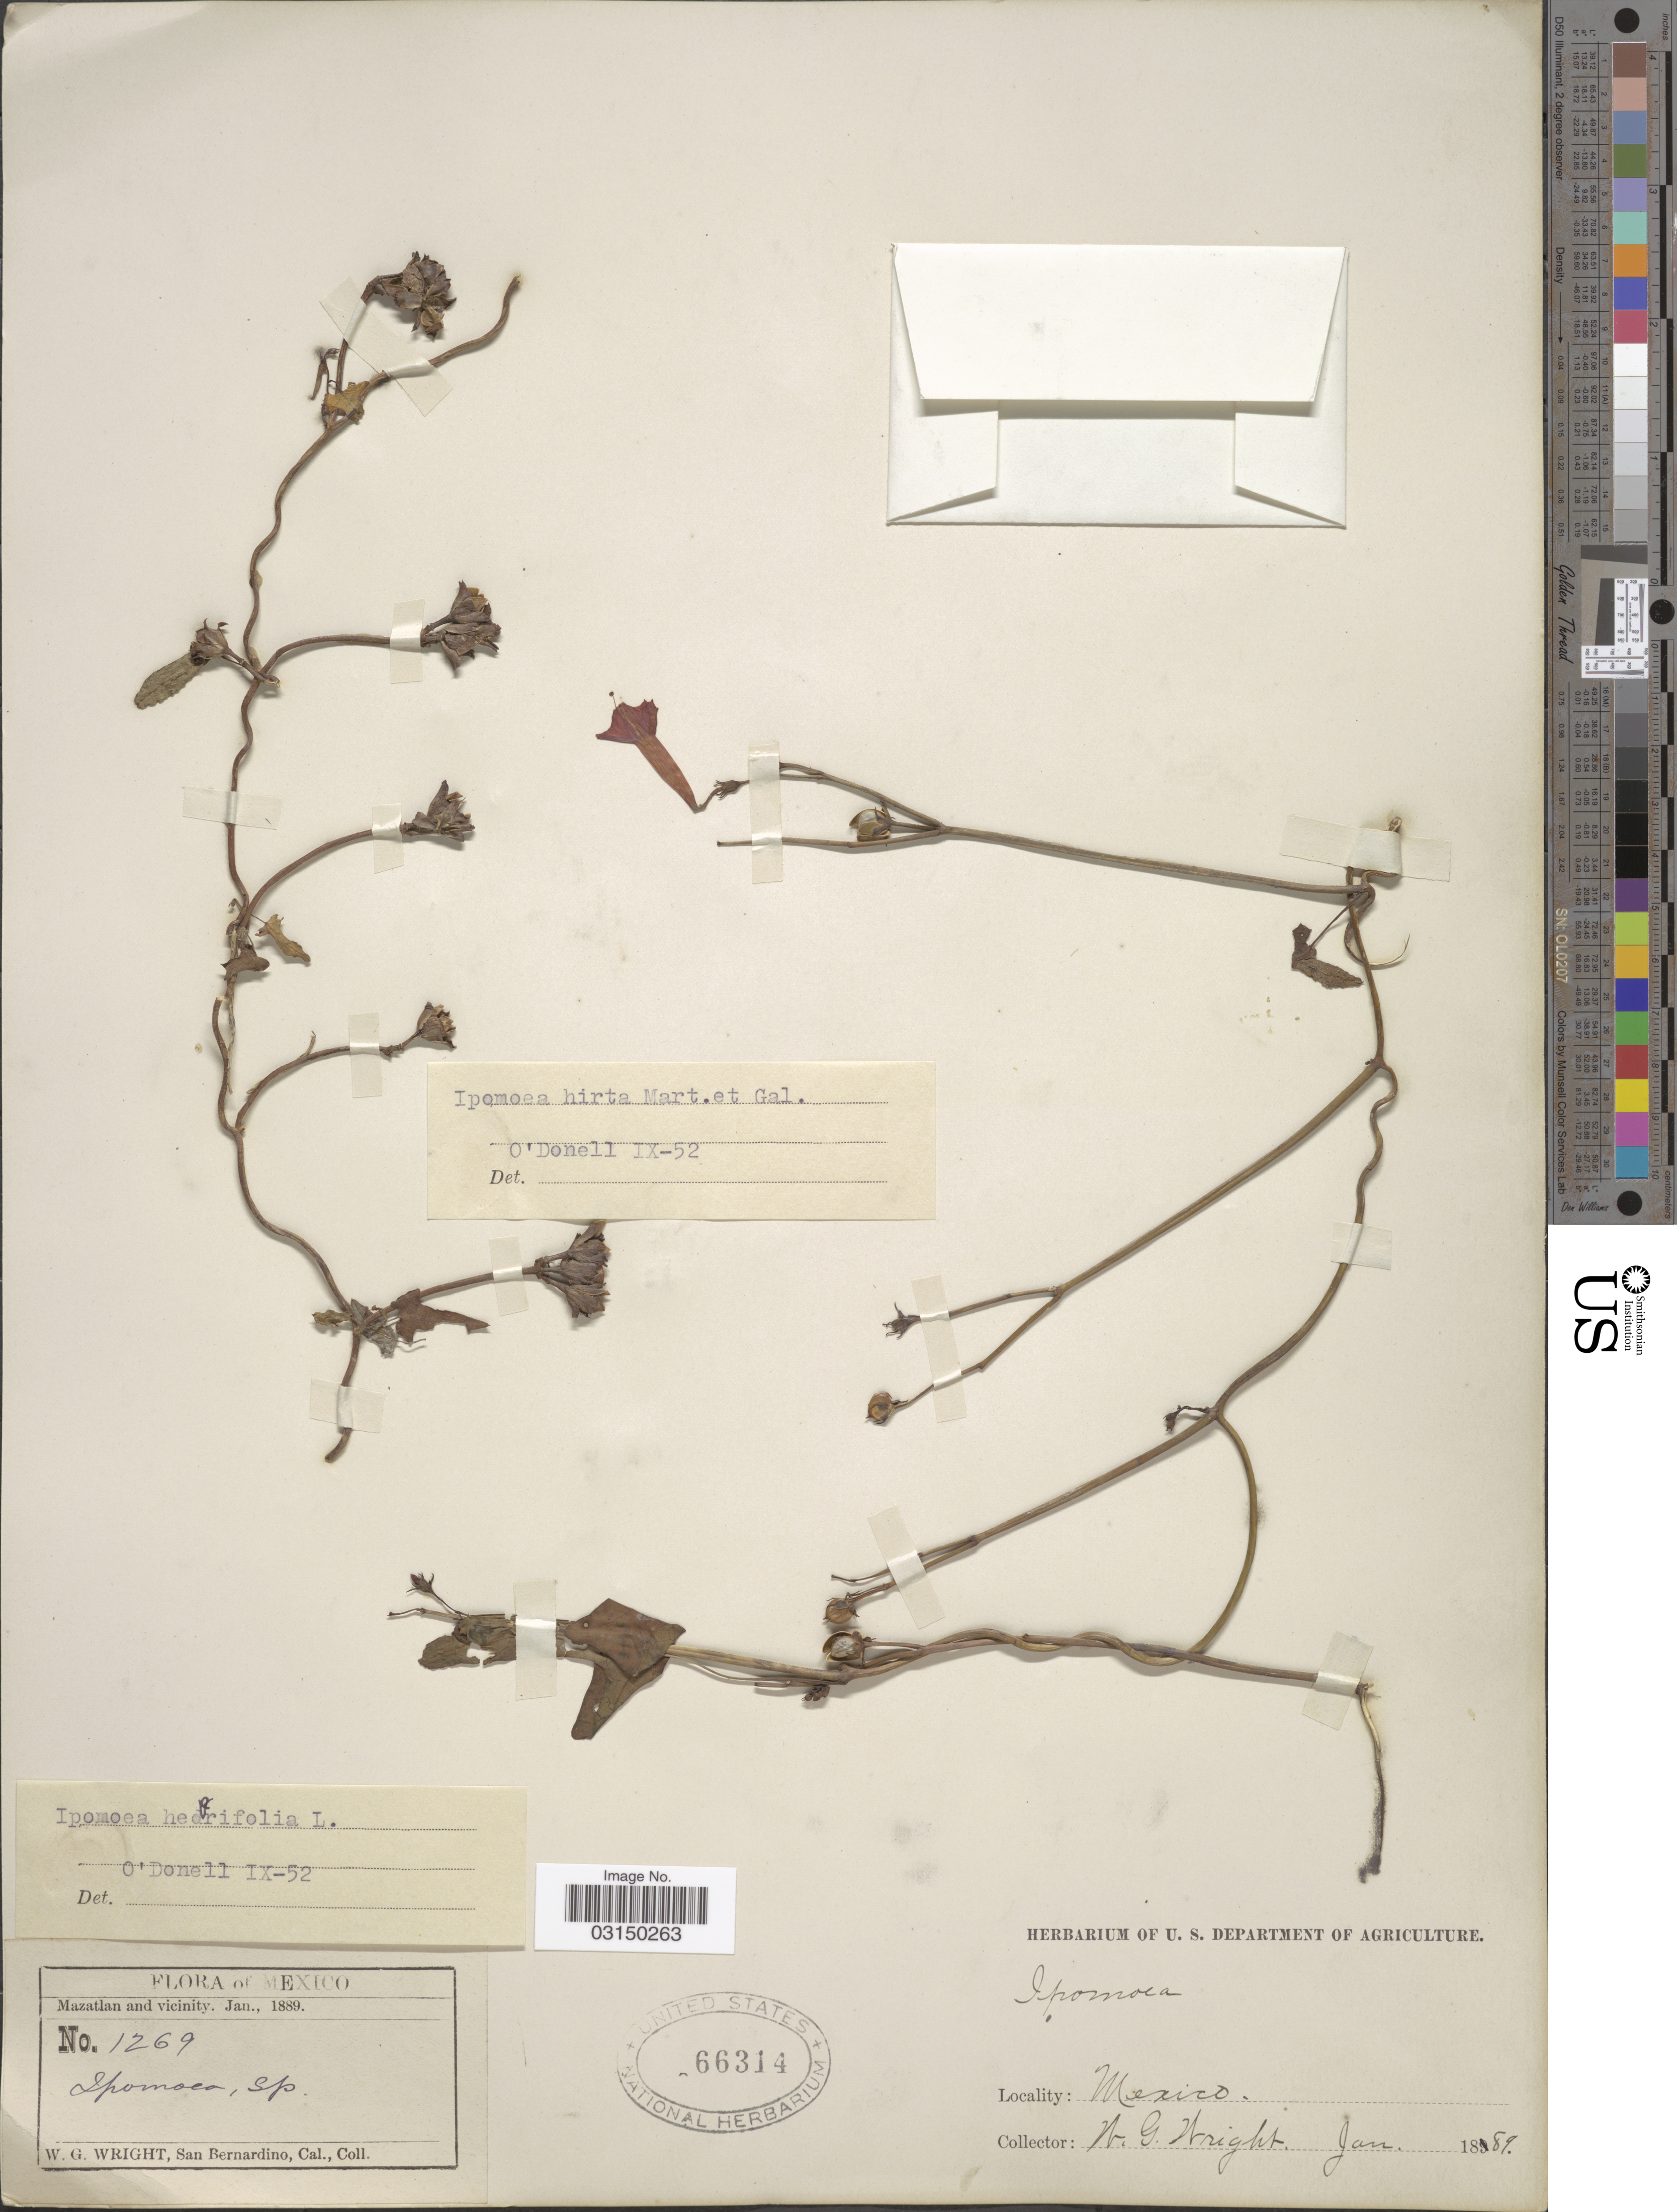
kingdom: Plantae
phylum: Tracheophyta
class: Magnoliopsida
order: Solanales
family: Convolvulaceae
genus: Ipomoea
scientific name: Ipomoea hederifolia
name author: L.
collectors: W. G. Wright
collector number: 1269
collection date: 1889-01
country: Mexico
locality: Mazatlan and vicinity.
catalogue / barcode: US 66314